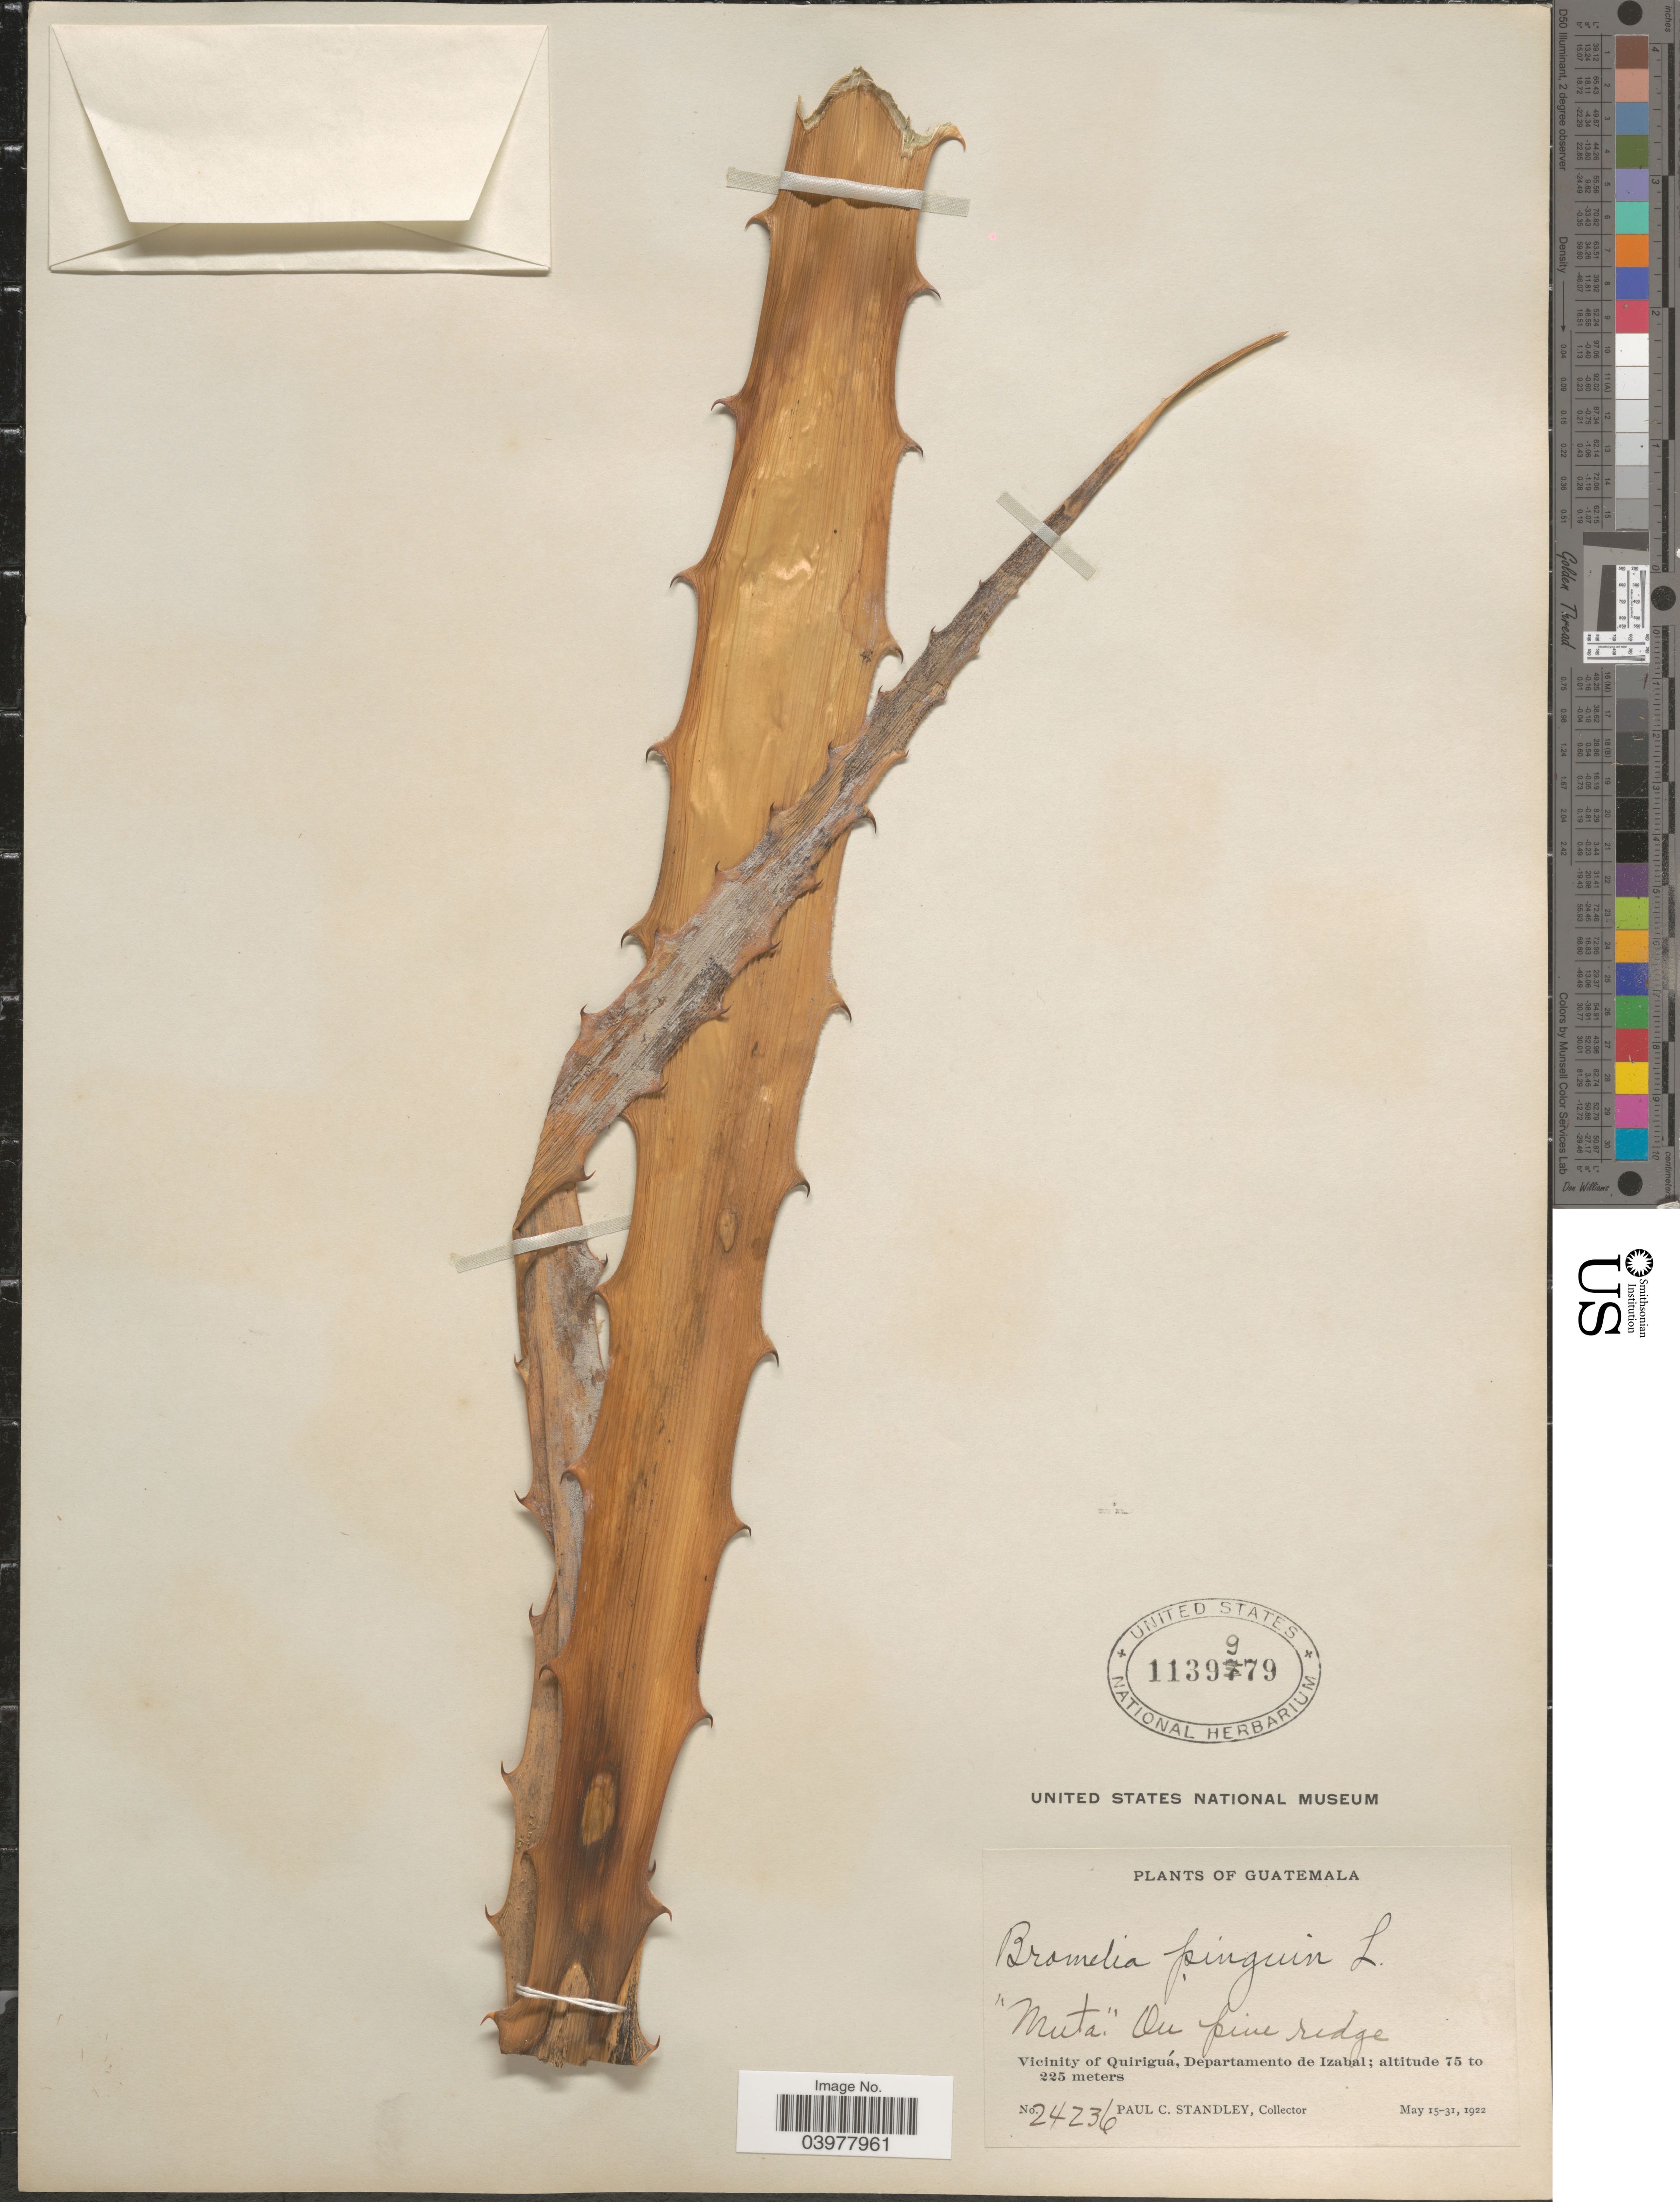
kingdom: Plantae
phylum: Tracheophyta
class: Liliopsida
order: Poales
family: Bromeliaceae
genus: Bromelia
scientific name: Bromelia sp.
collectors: P. C. Standley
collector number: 24236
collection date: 1922-05-15/1922-05-31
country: Guatemala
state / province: Izabal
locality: Vicinity of Quiriguá, Departamento de Izabal.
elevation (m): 75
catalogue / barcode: US 1139979